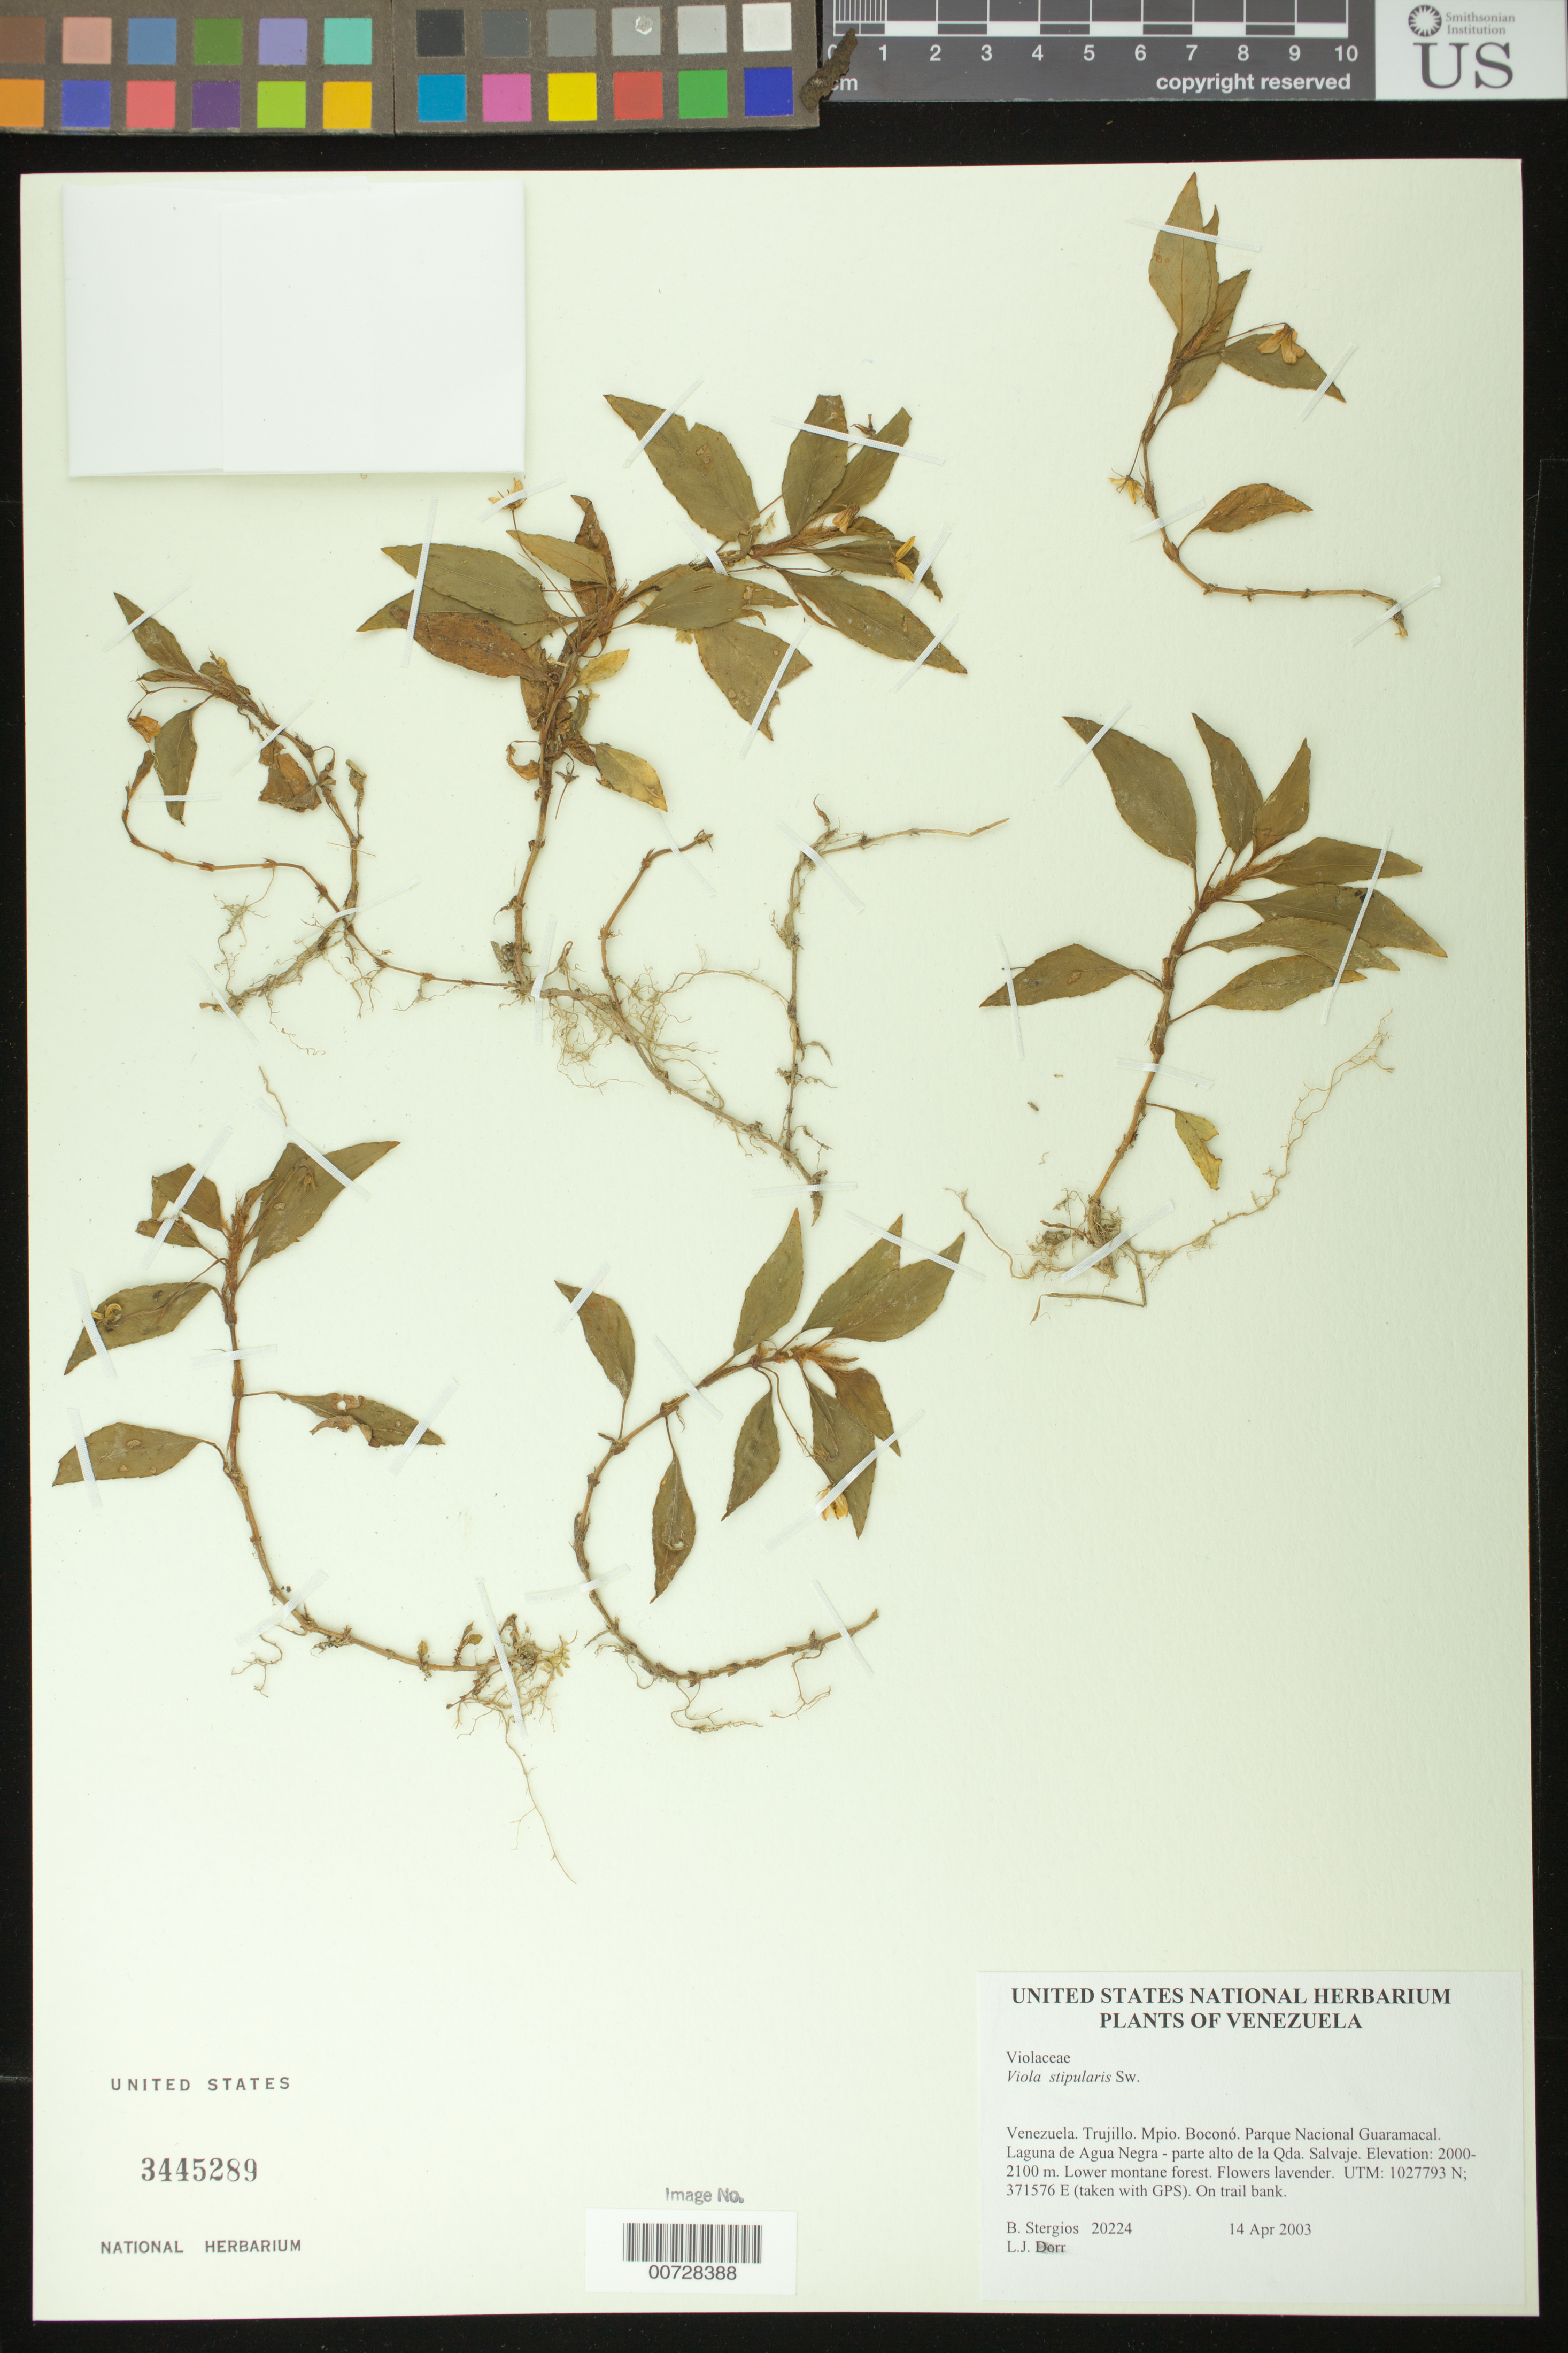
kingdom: Plantae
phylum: Tracheophyta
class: Magnoliopsida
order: Malpighiales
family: Violaceae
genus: Viola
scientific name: Viola stipularis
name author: Sw.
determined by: Dorr, L. J., (BOT), Smithsonian Institution - National Museum of Natural History (UNITED STATES)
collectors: B. G. Stergios & L. J. Dorr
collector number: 20224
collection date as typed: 14 Apr 2003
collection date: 2003-04-14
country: Venezuela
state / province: Trujillo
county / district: Boconó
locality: Parque Nacional Guaramacal. Laguna de Agua Negra - parte alto de la Qda. Salvaje.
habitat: Lower montane forest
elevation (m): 2000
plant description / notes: PORT, US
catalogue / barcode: US 3445289